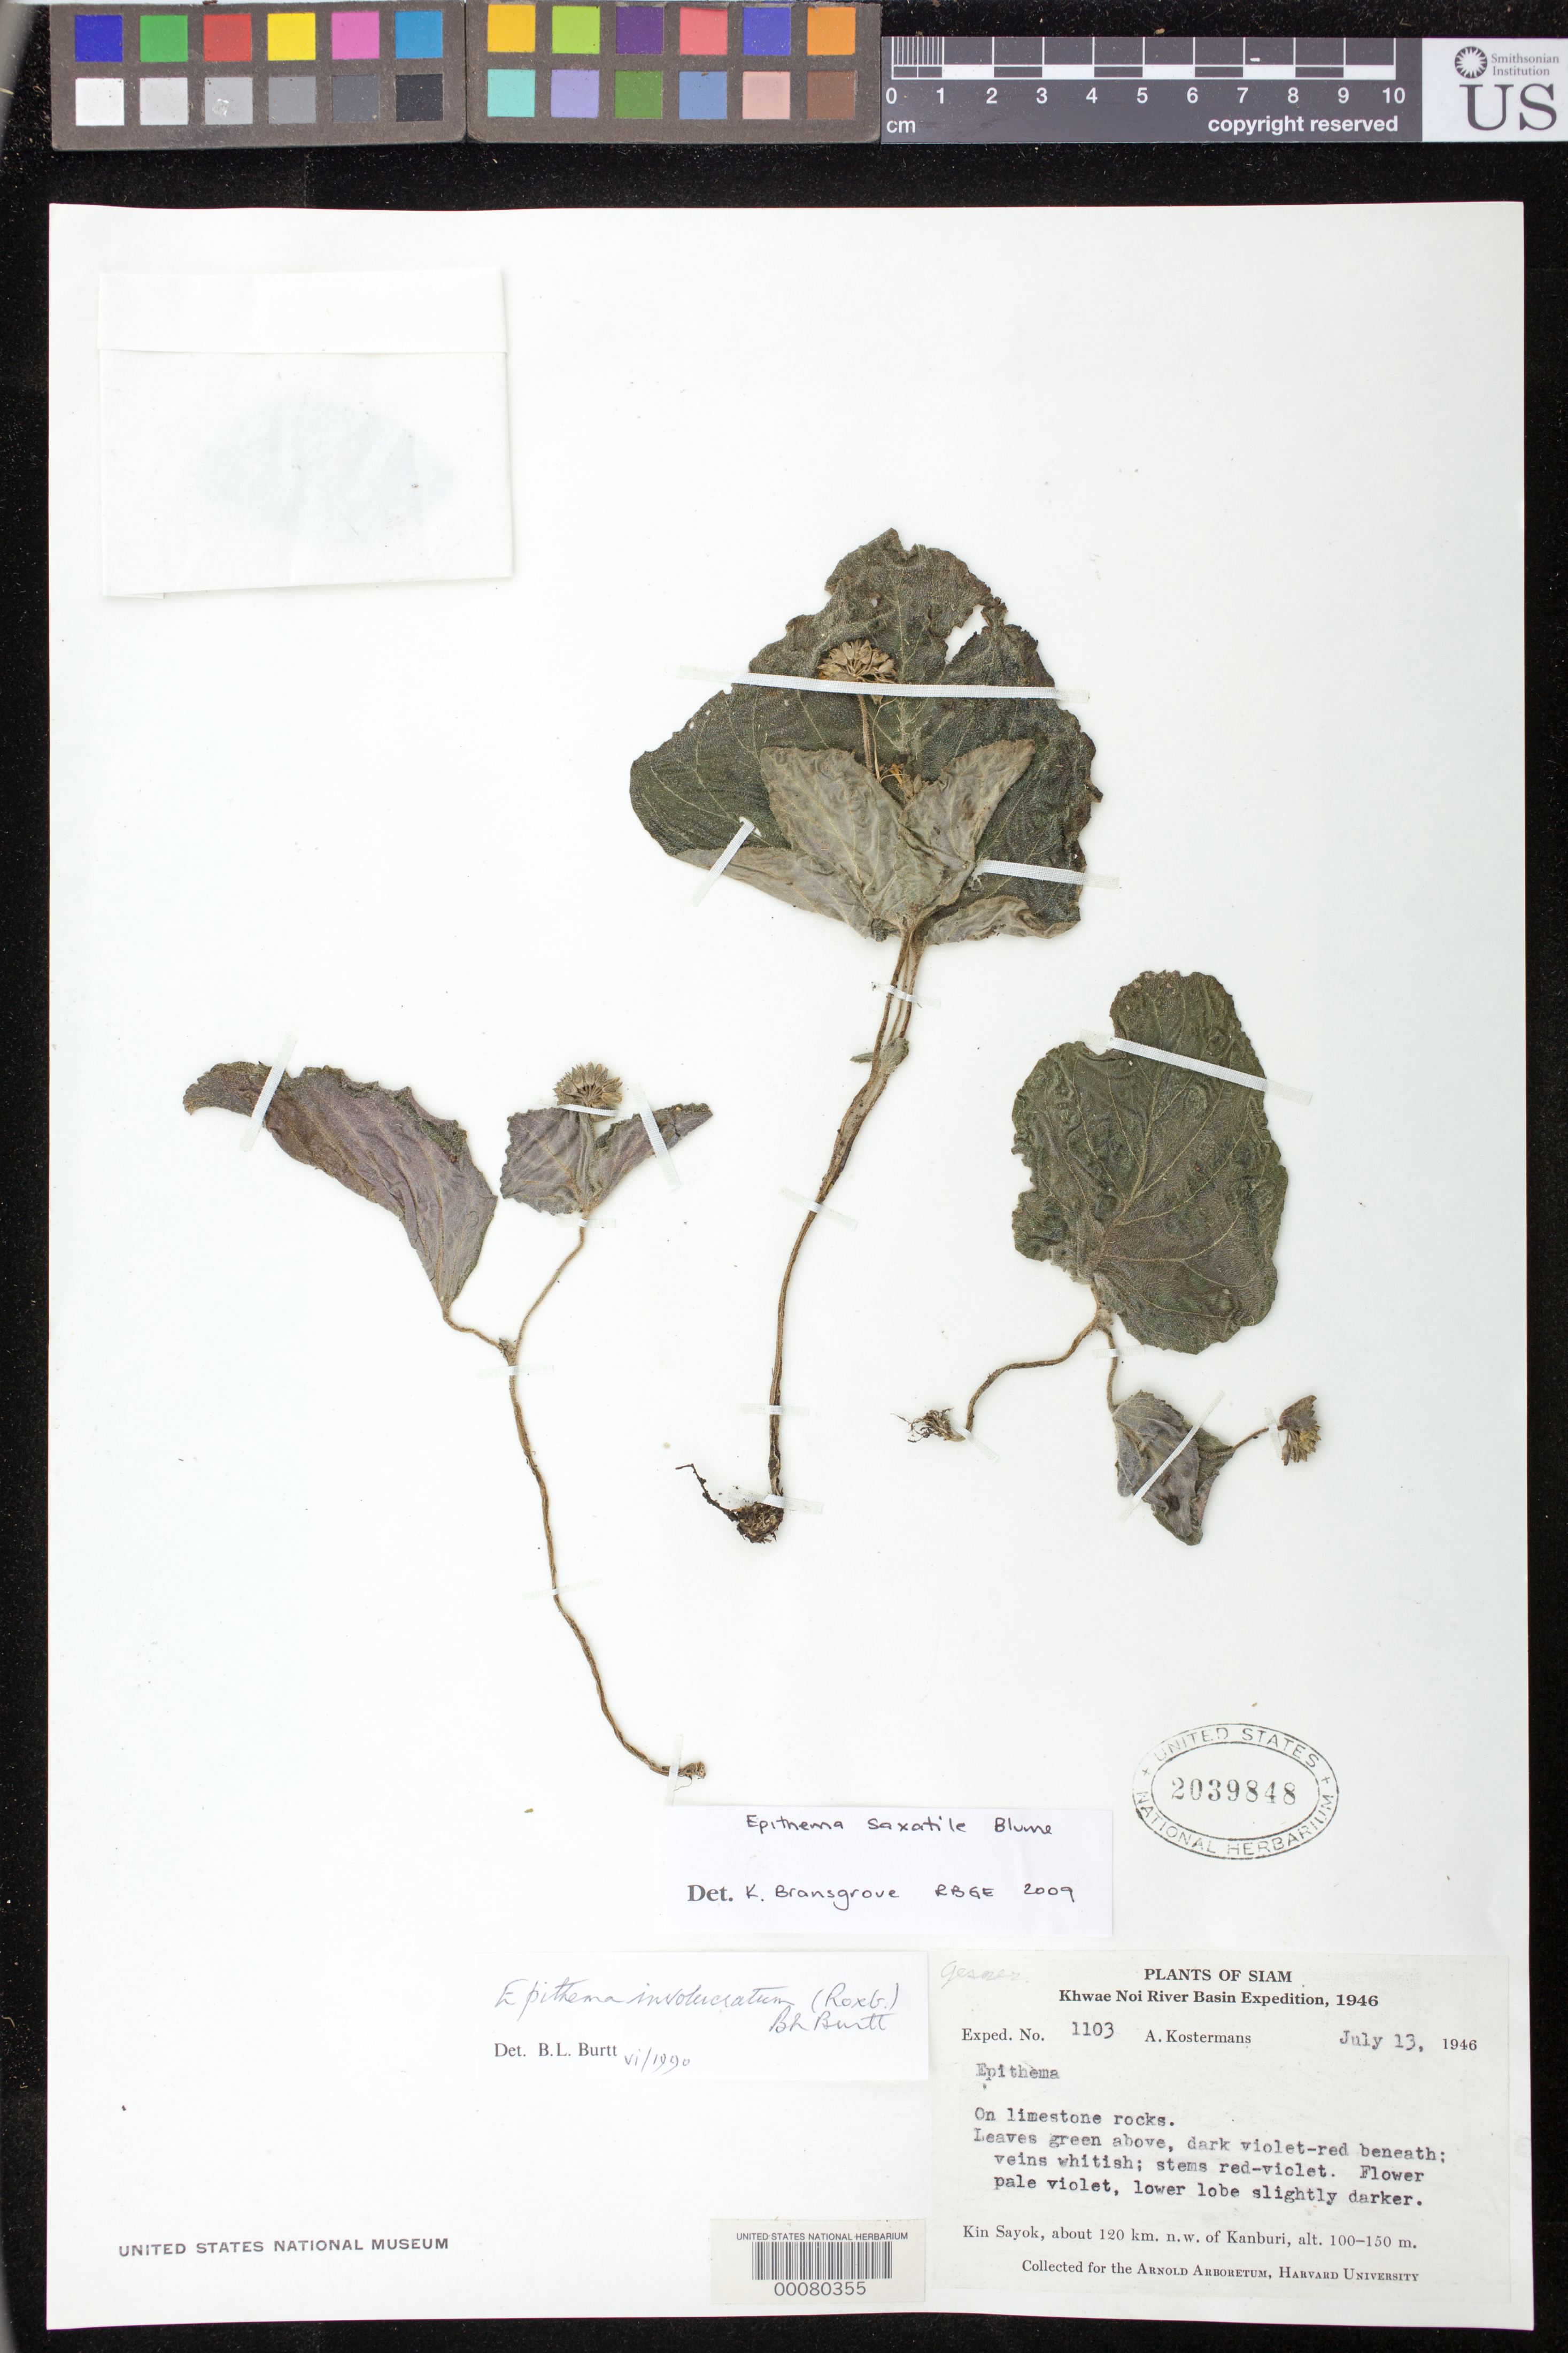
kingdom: Plantae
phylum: Tracheophyta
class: Magnoliopsida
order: Lamiales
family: Gesneriaceae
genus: Epithema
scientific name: Epithema saxatile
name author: Blume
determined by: Bransgrove, Kaylene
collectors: A. J. G. Kostermans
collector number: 1103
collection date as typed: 13 Jul 1946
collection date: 1946-07-13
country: Thailand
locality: Kin sayok, about 120 km nw of kanburi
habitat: On limestone rocks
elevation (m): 100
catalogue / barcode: US 2039848